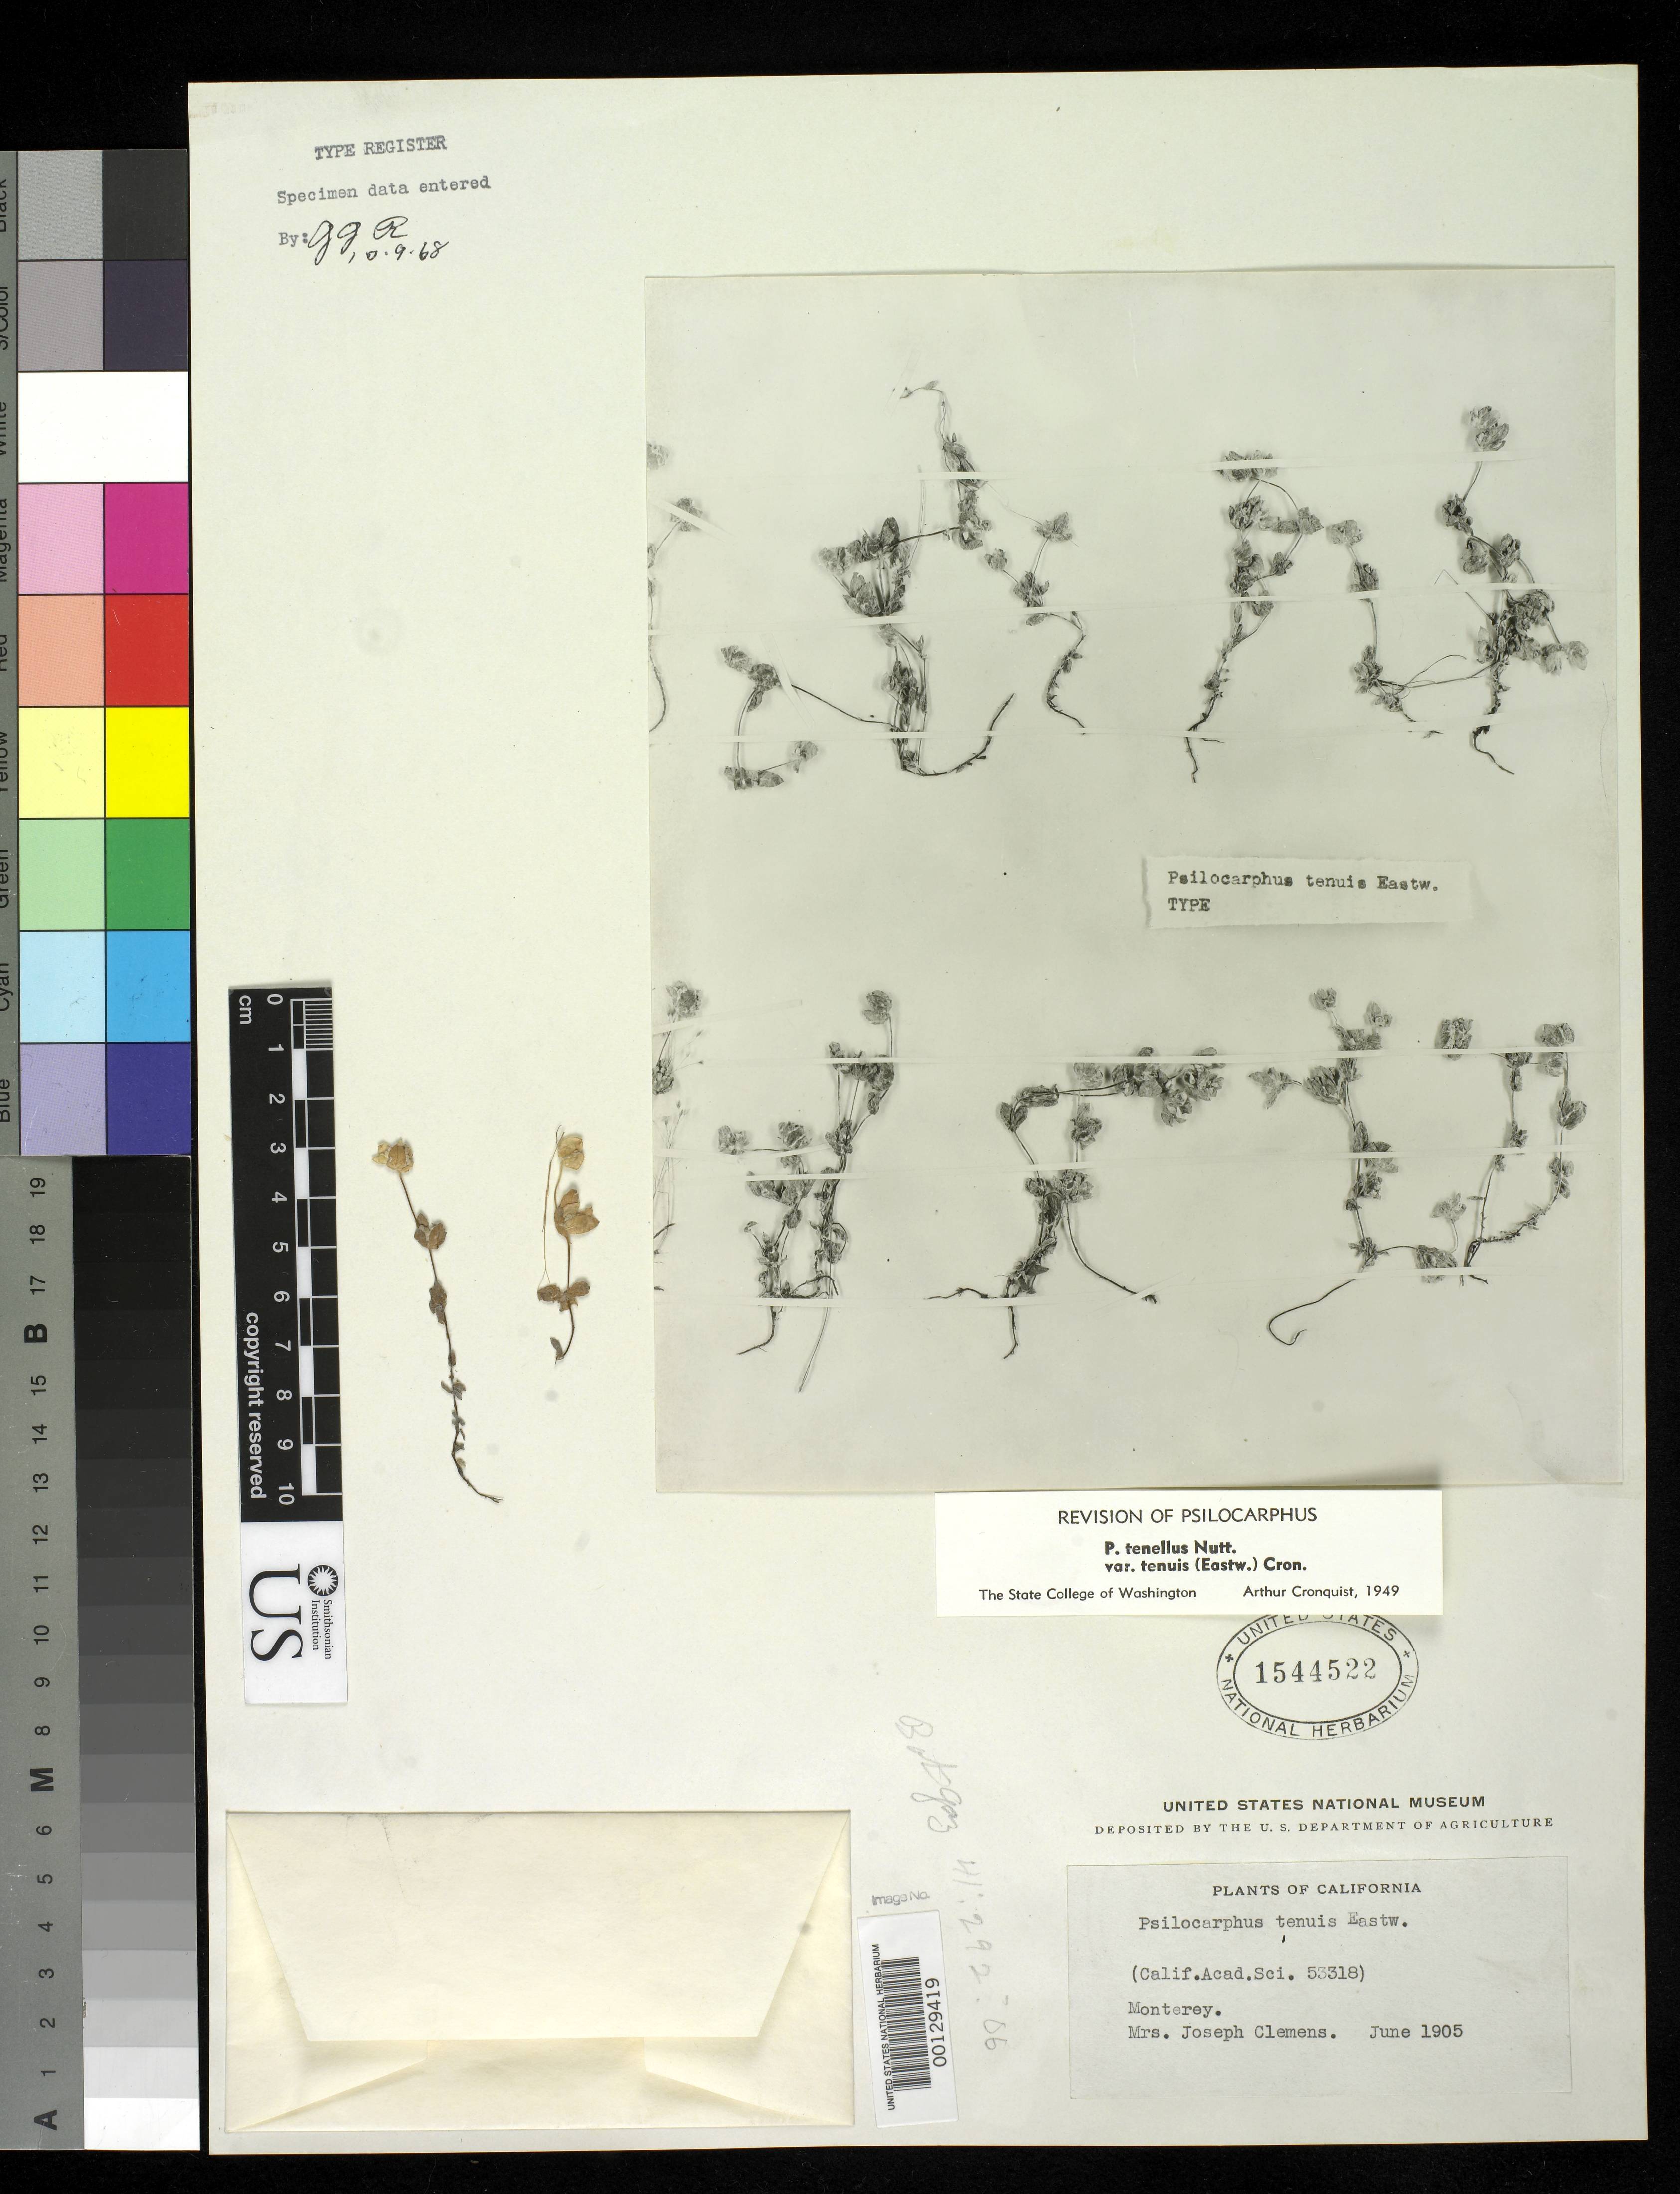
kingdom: Plantae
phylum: Tracheophyta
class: Magnoliopsida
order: Asterales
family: Asteraceae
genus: Psilocarphus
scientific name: Psilocarphus tenuis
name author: Eastw.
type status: Type Material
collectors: J. Clemens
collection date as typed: Jun 1905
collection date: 1905-06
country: United States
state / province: California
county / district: Monterey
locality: Monterey.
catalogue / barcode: US 1544522